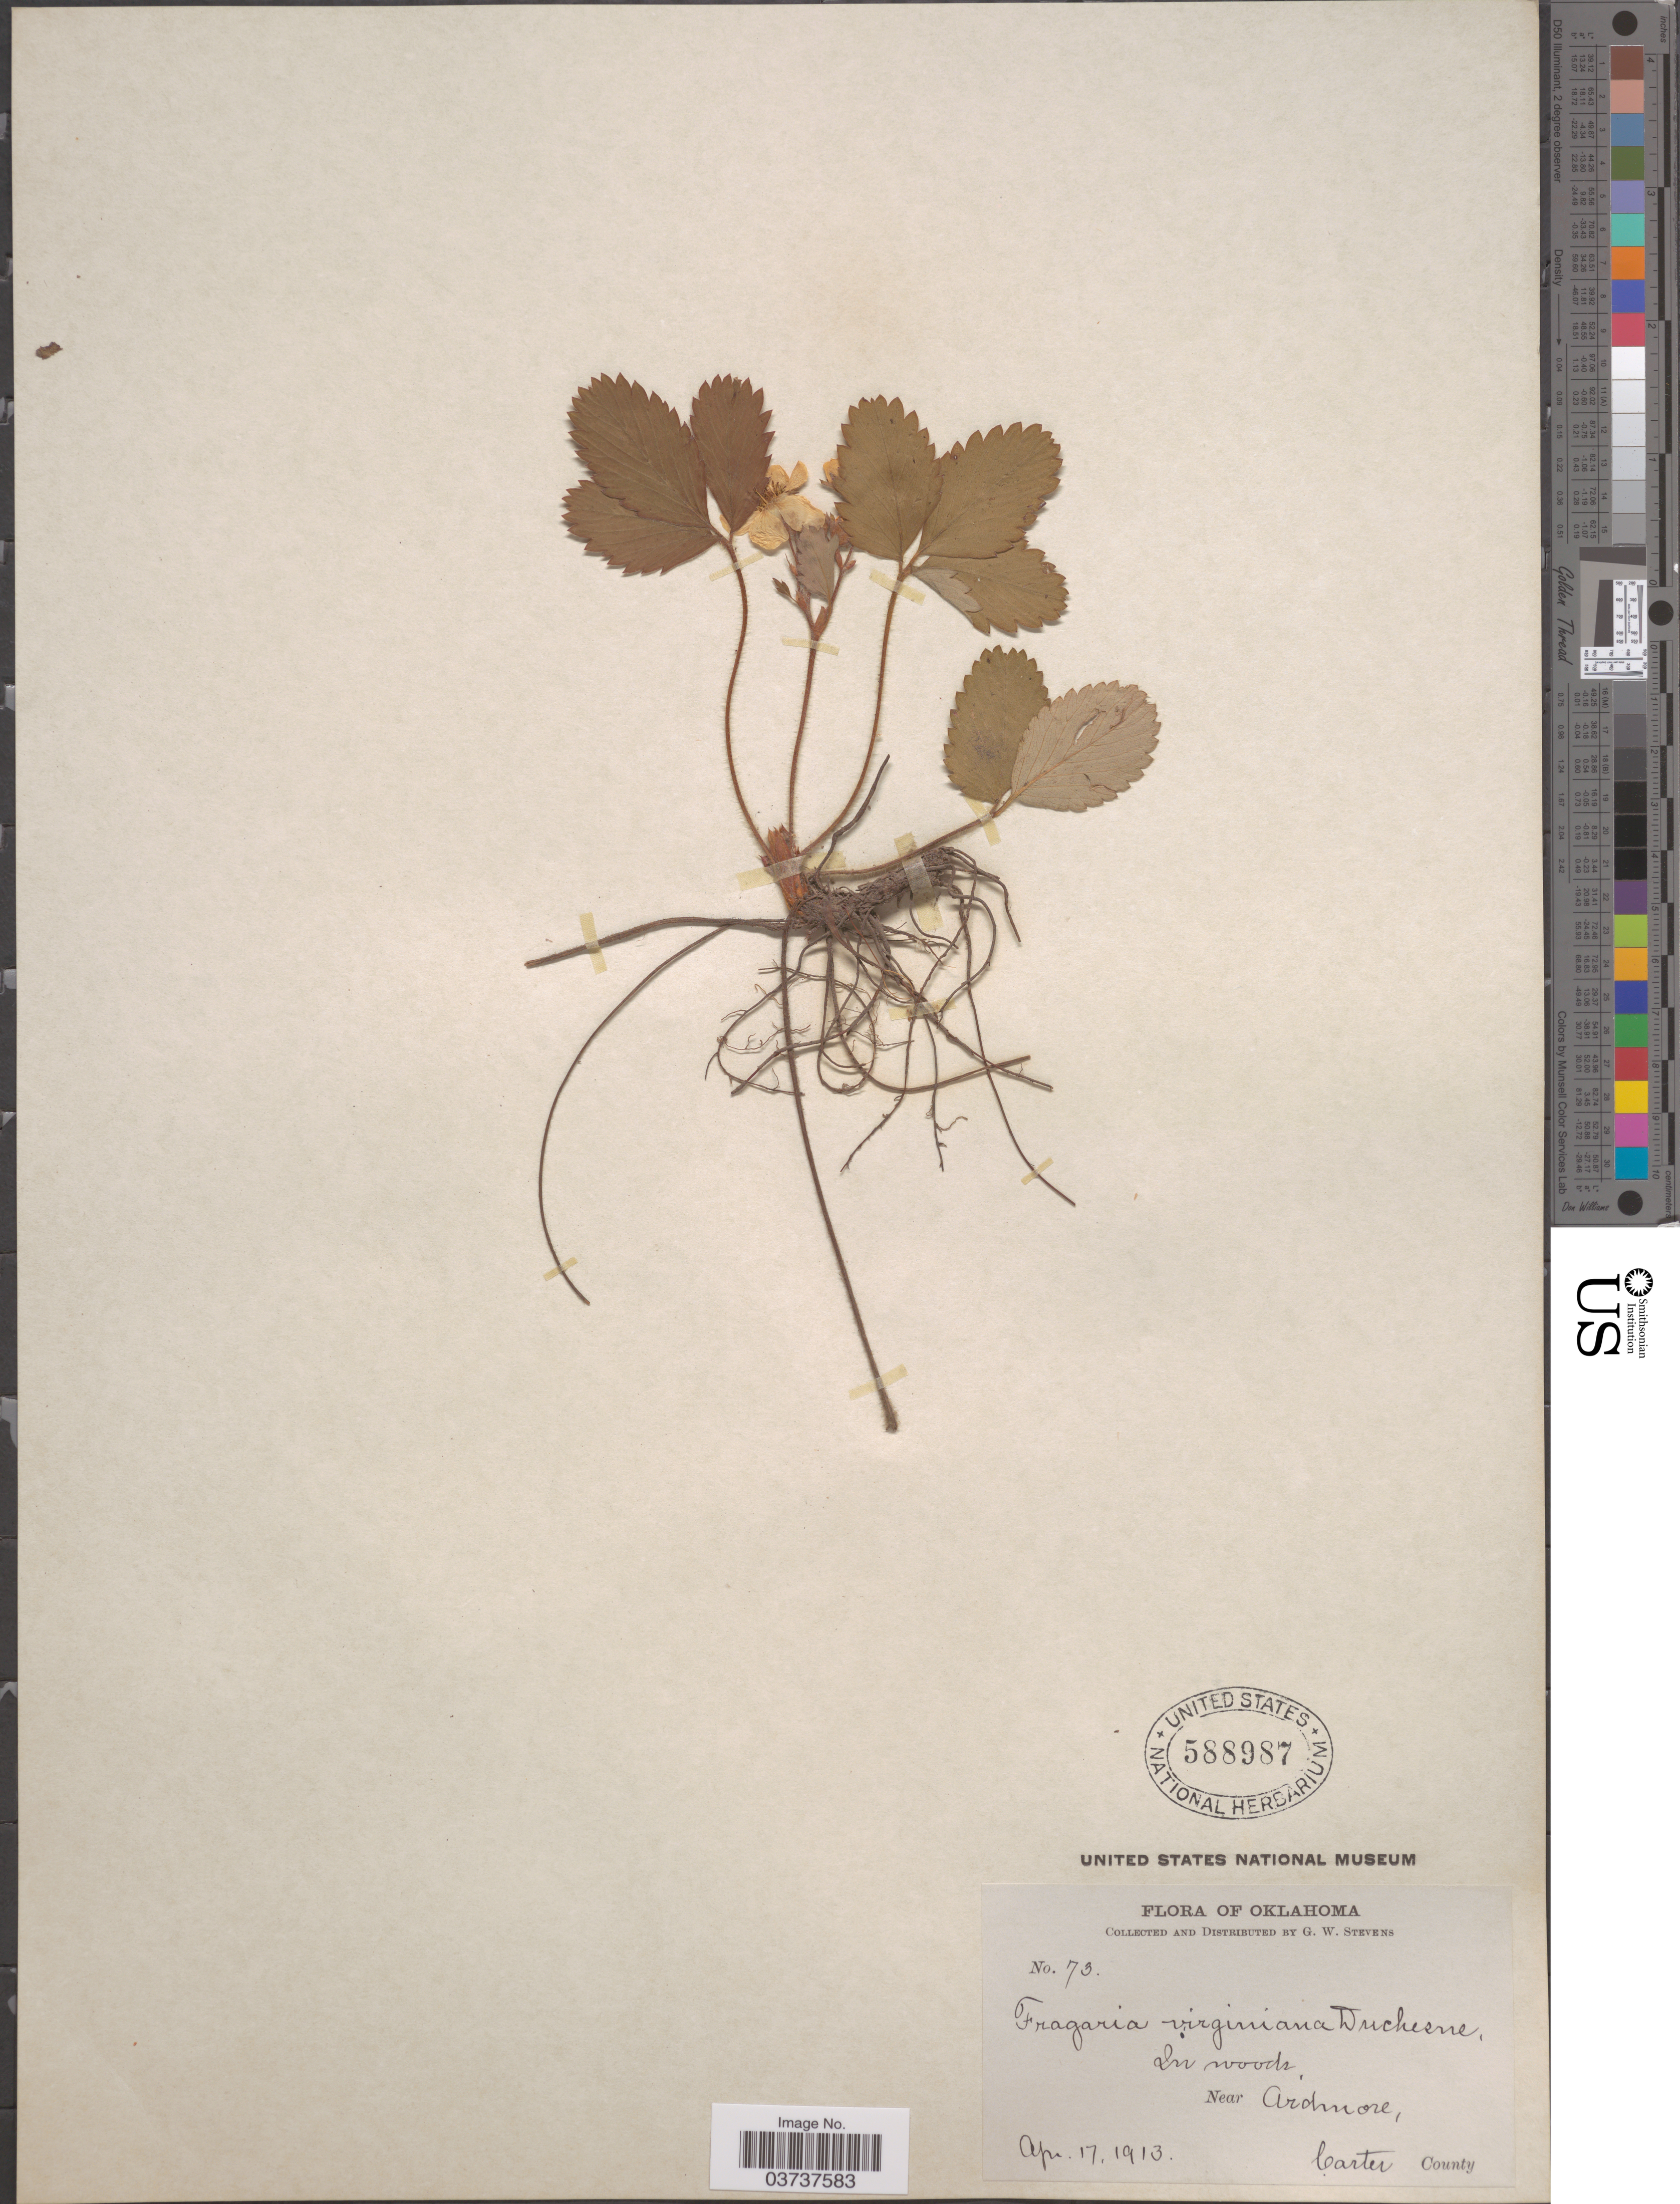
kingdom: Plantae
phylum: Tracheophyta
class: Magnoliopsida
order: Rosales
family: Rosaceae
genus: Fragaria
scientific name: Fragaria virginiana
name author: Mill.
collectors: G. W. Stevens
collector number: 73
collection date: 1913-04-17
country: United States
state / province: Oklahoma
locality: Near Ardmore, Carter County.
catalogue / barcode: US 588987